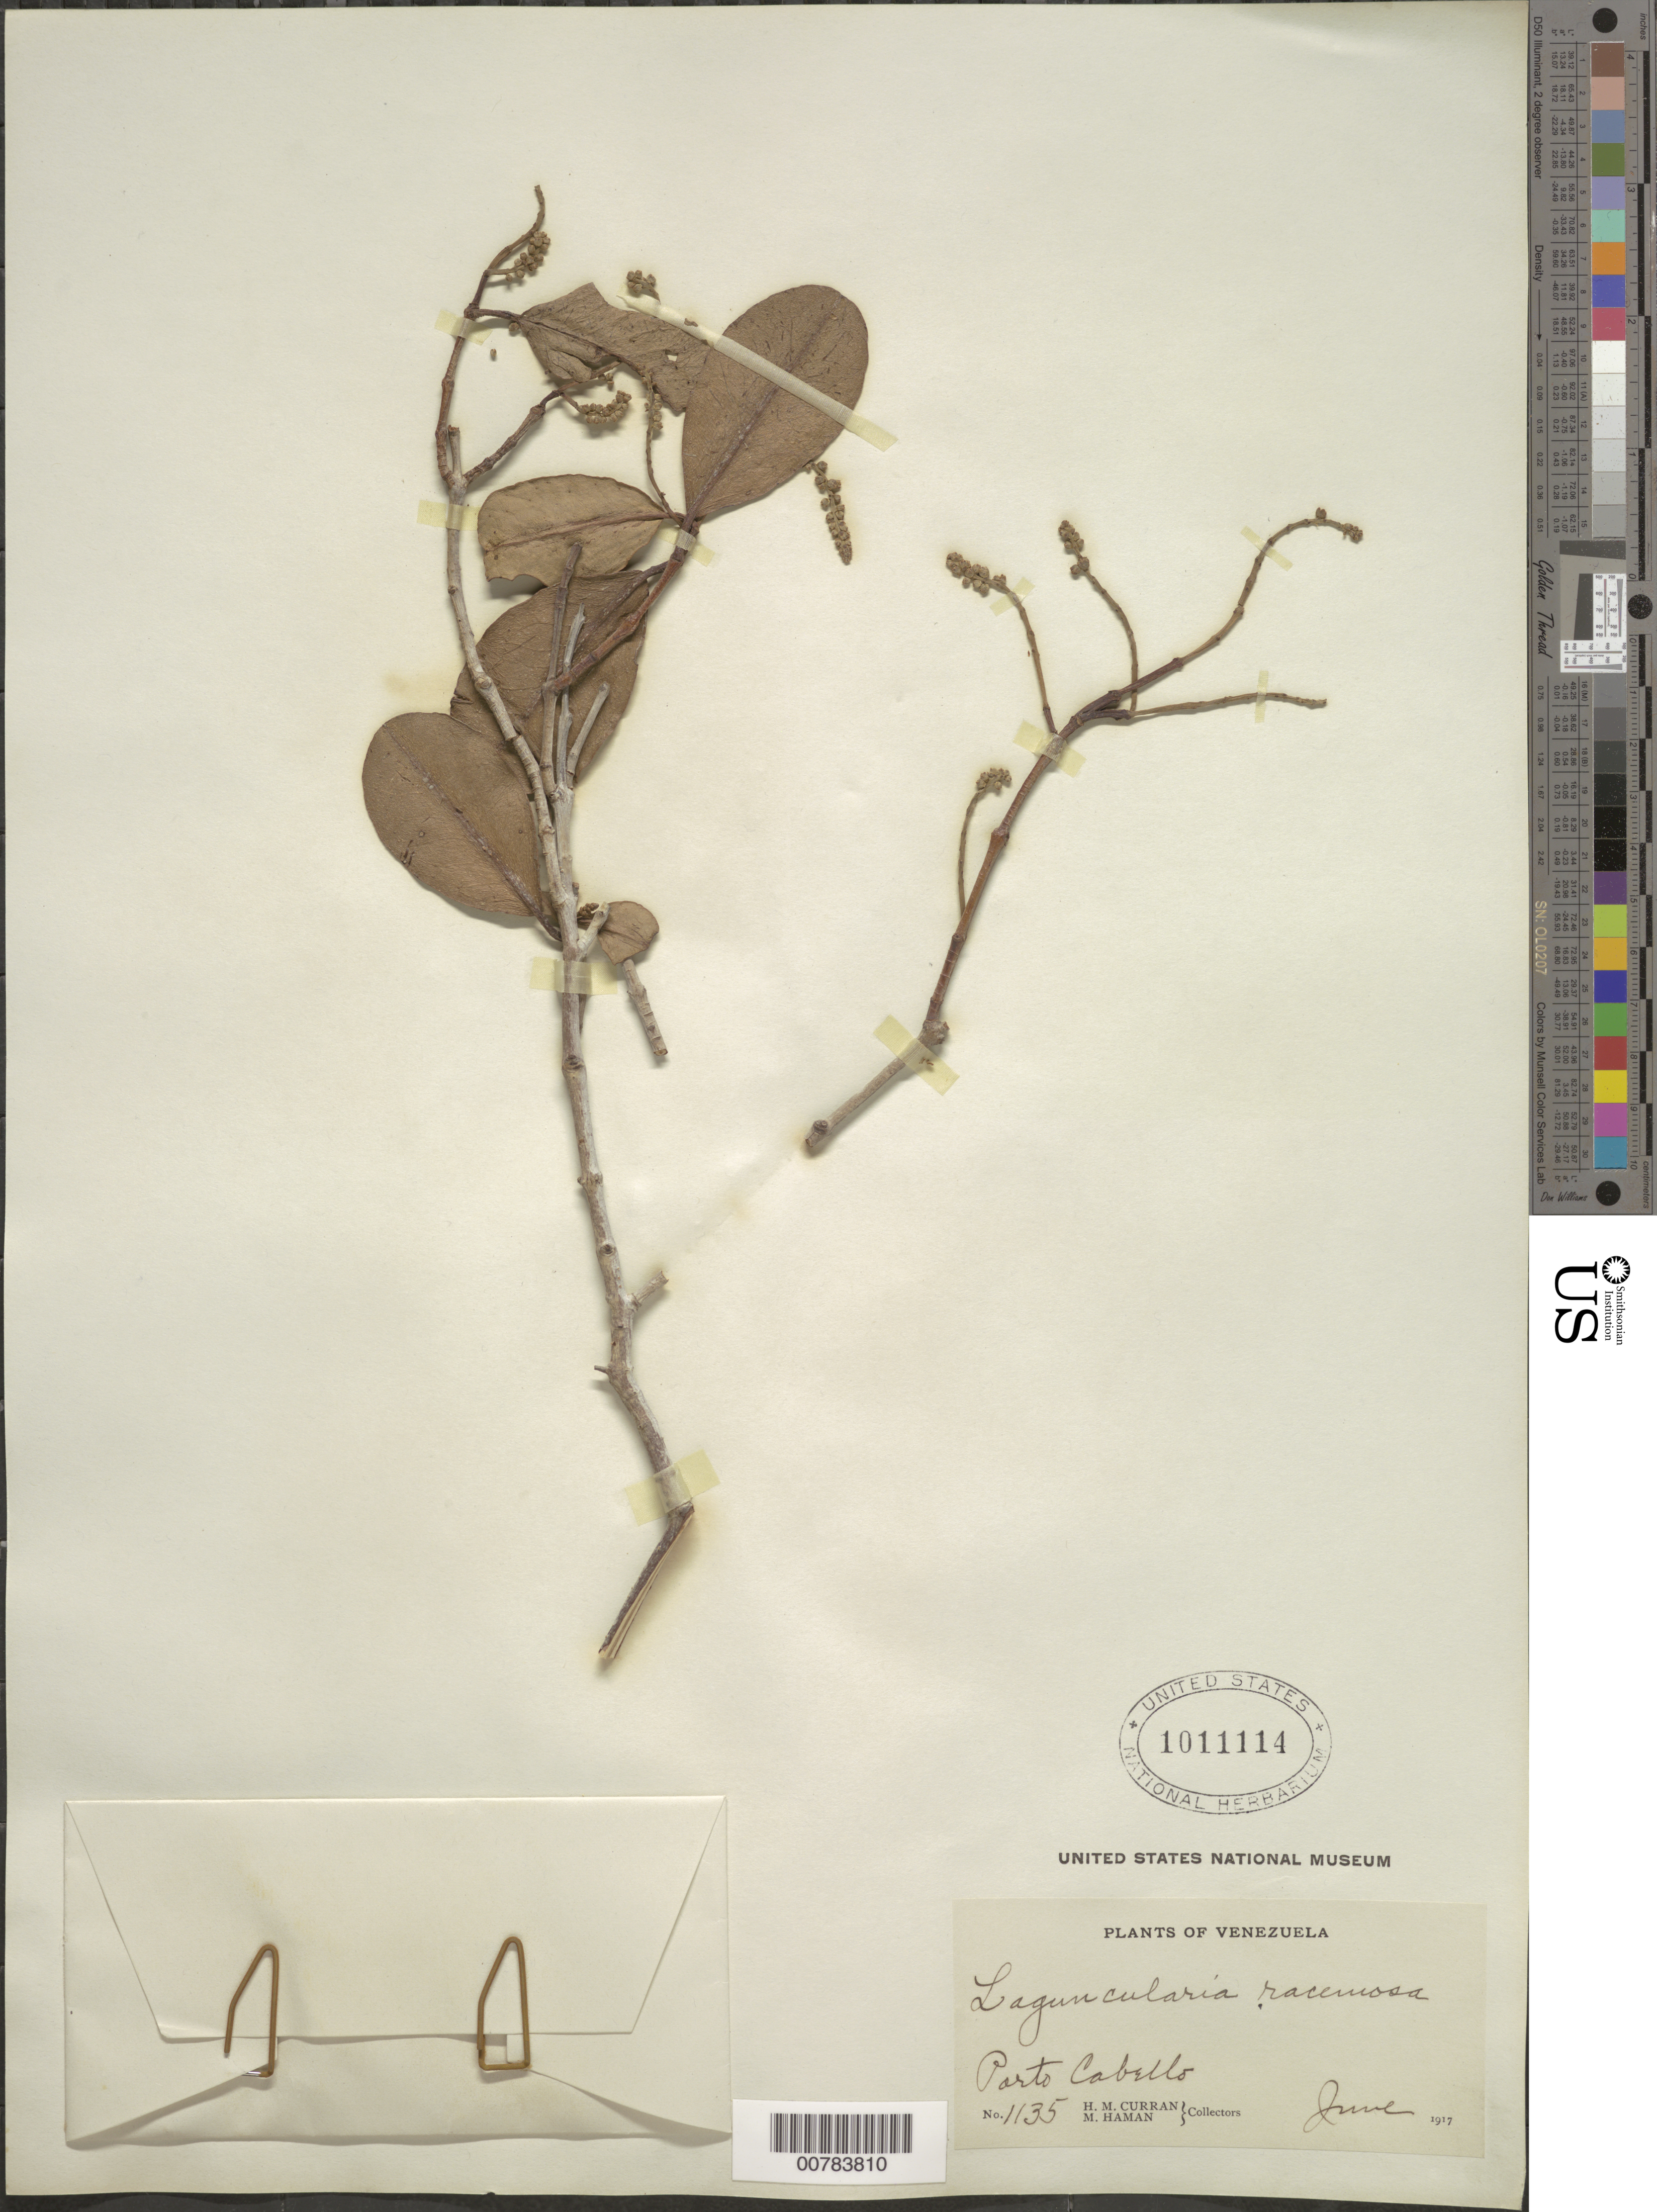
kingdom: Plantae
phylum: Tracheophyta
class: Magnoliopsida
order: Myrtales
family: Combretaceae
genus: Laguncularia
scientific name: Laguncularia racemosa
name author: (L.) C.F. Gaertn.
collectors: H. M. Curran & M. Haman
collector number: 1135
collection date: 1917-06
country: Venezuela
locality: Porto Cabello.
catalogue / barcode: US 1011114